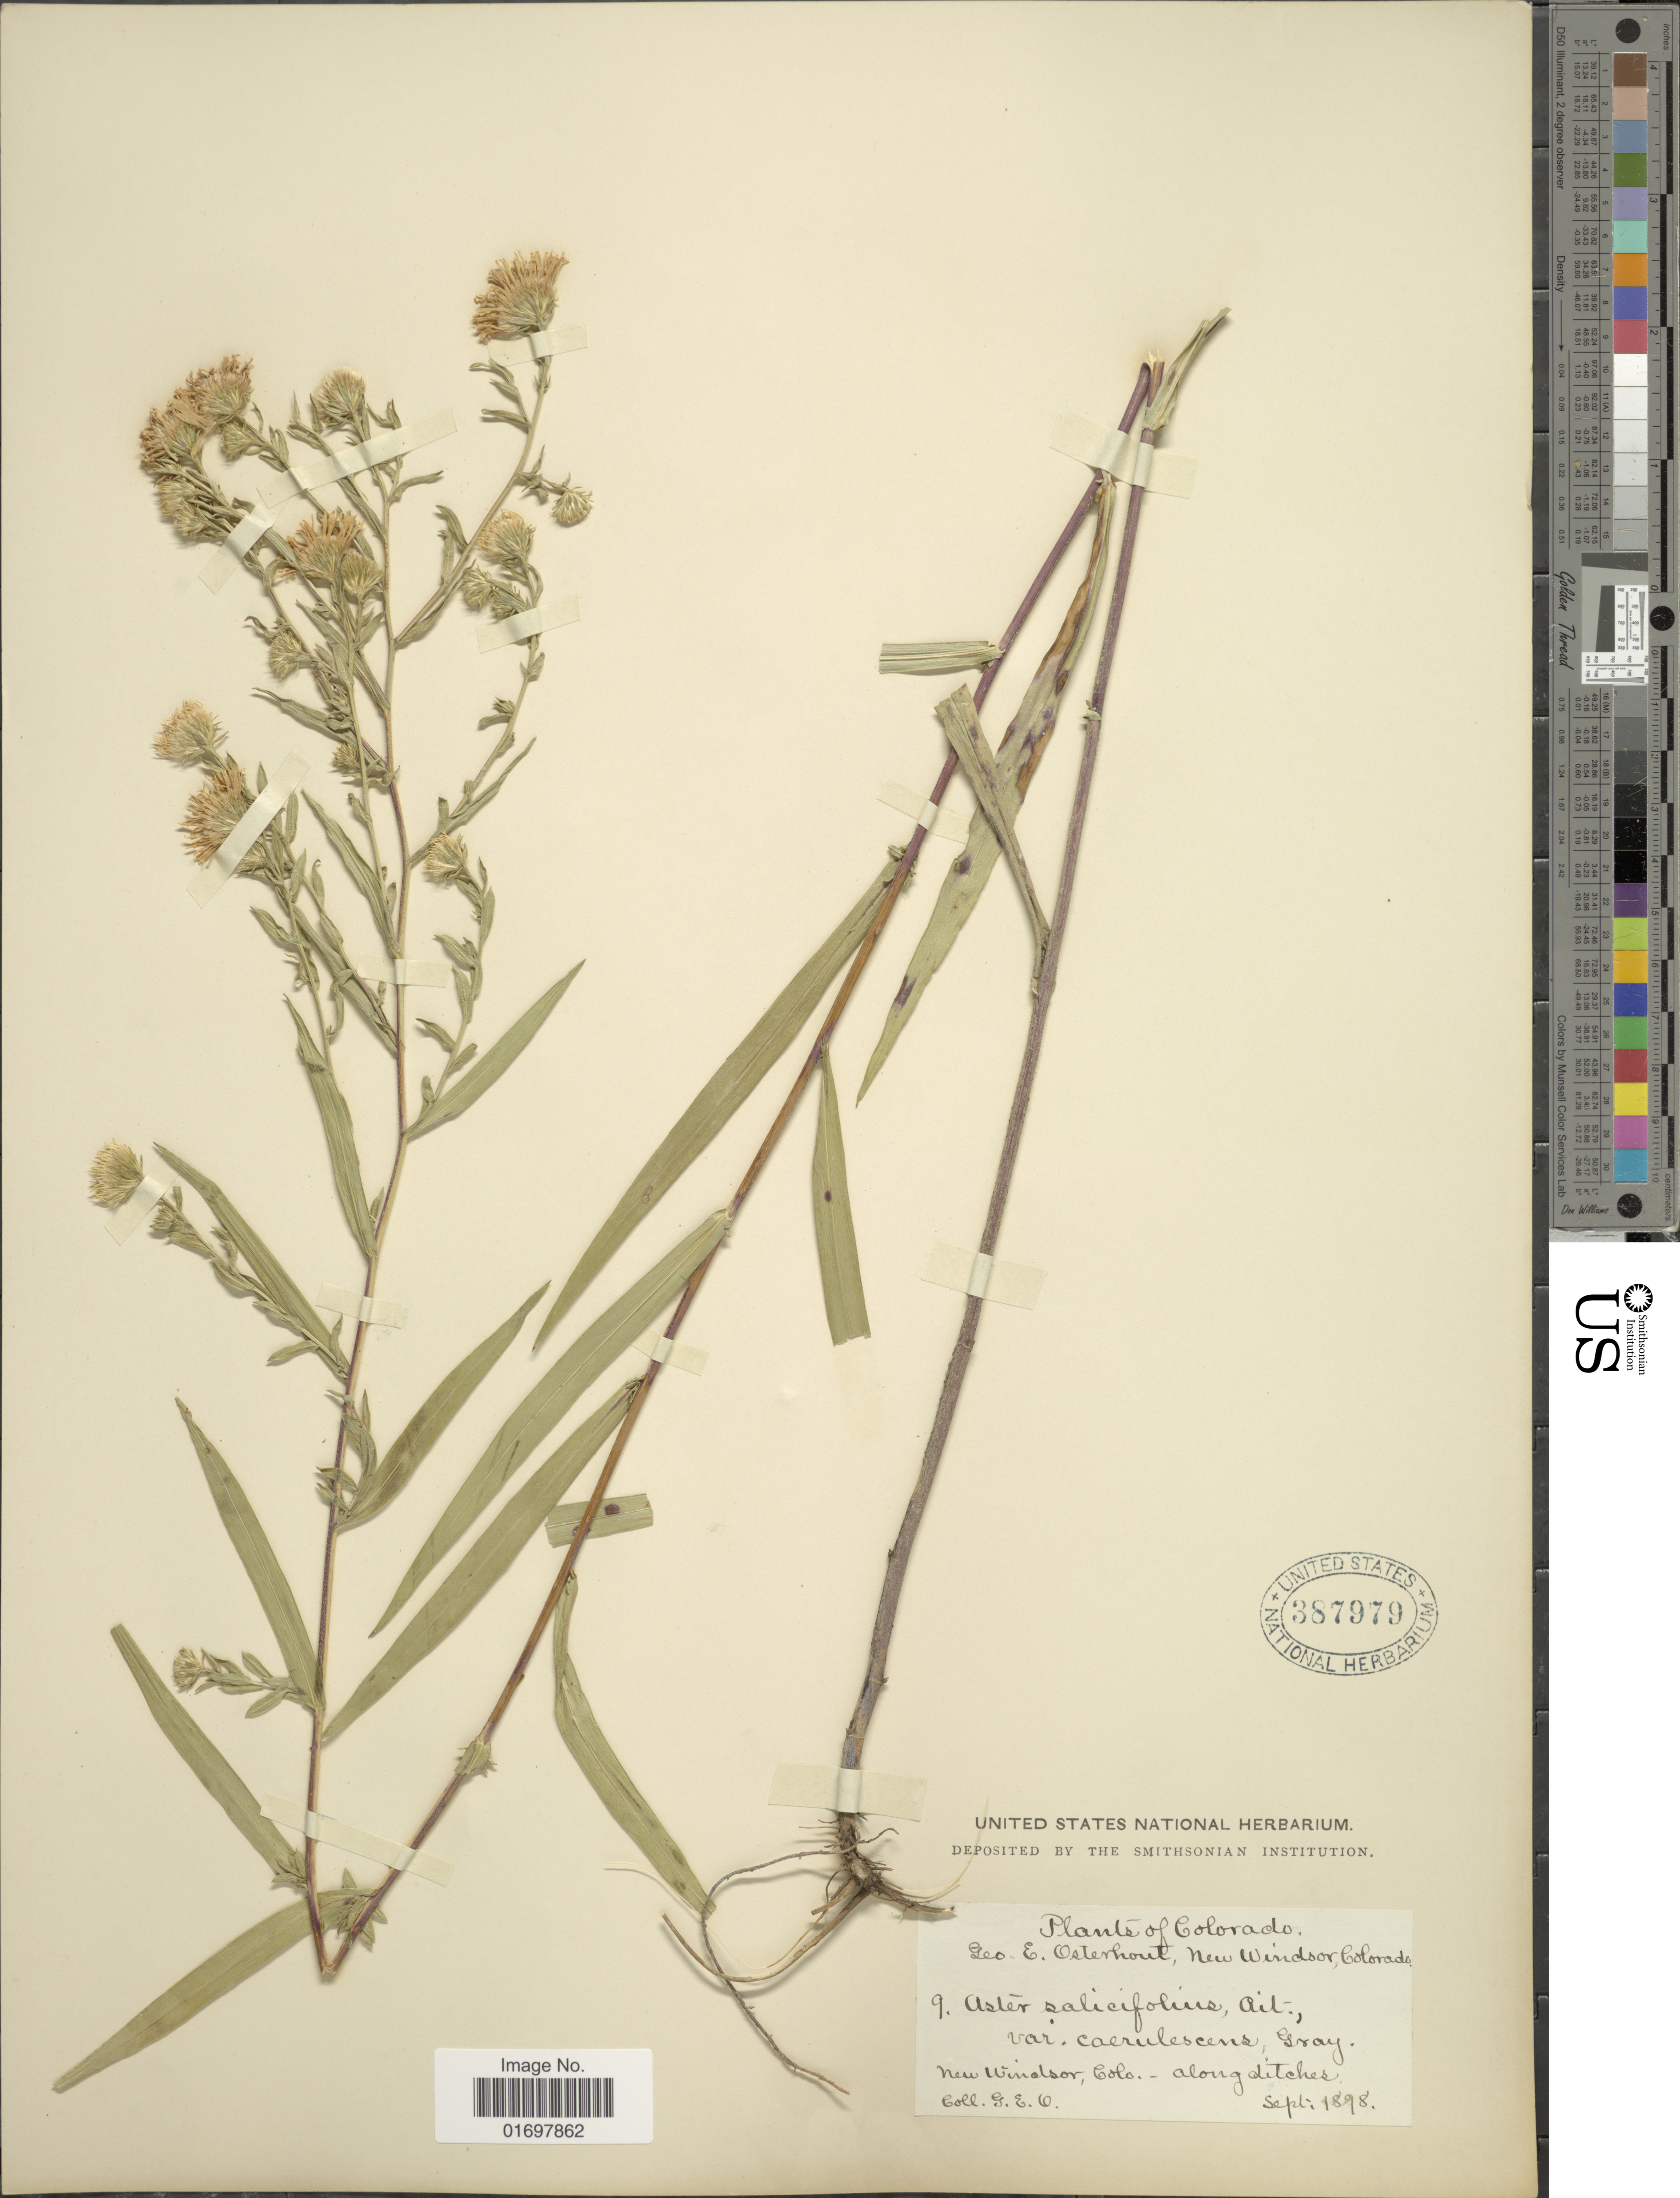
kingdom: Plantae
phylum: Tracheophyta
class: Magnoliopsida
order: Asterales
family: Asteraceae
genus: Symphyotrichum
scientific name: Symphyotrichum lanceolatum var. hesperium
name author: (A. Gray) G.L. Nesom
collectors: G. Osterhout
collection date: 1898-09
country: United States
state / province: Colorado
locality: New Windsor, Colo.- Along dtches.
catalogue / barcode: US 387979